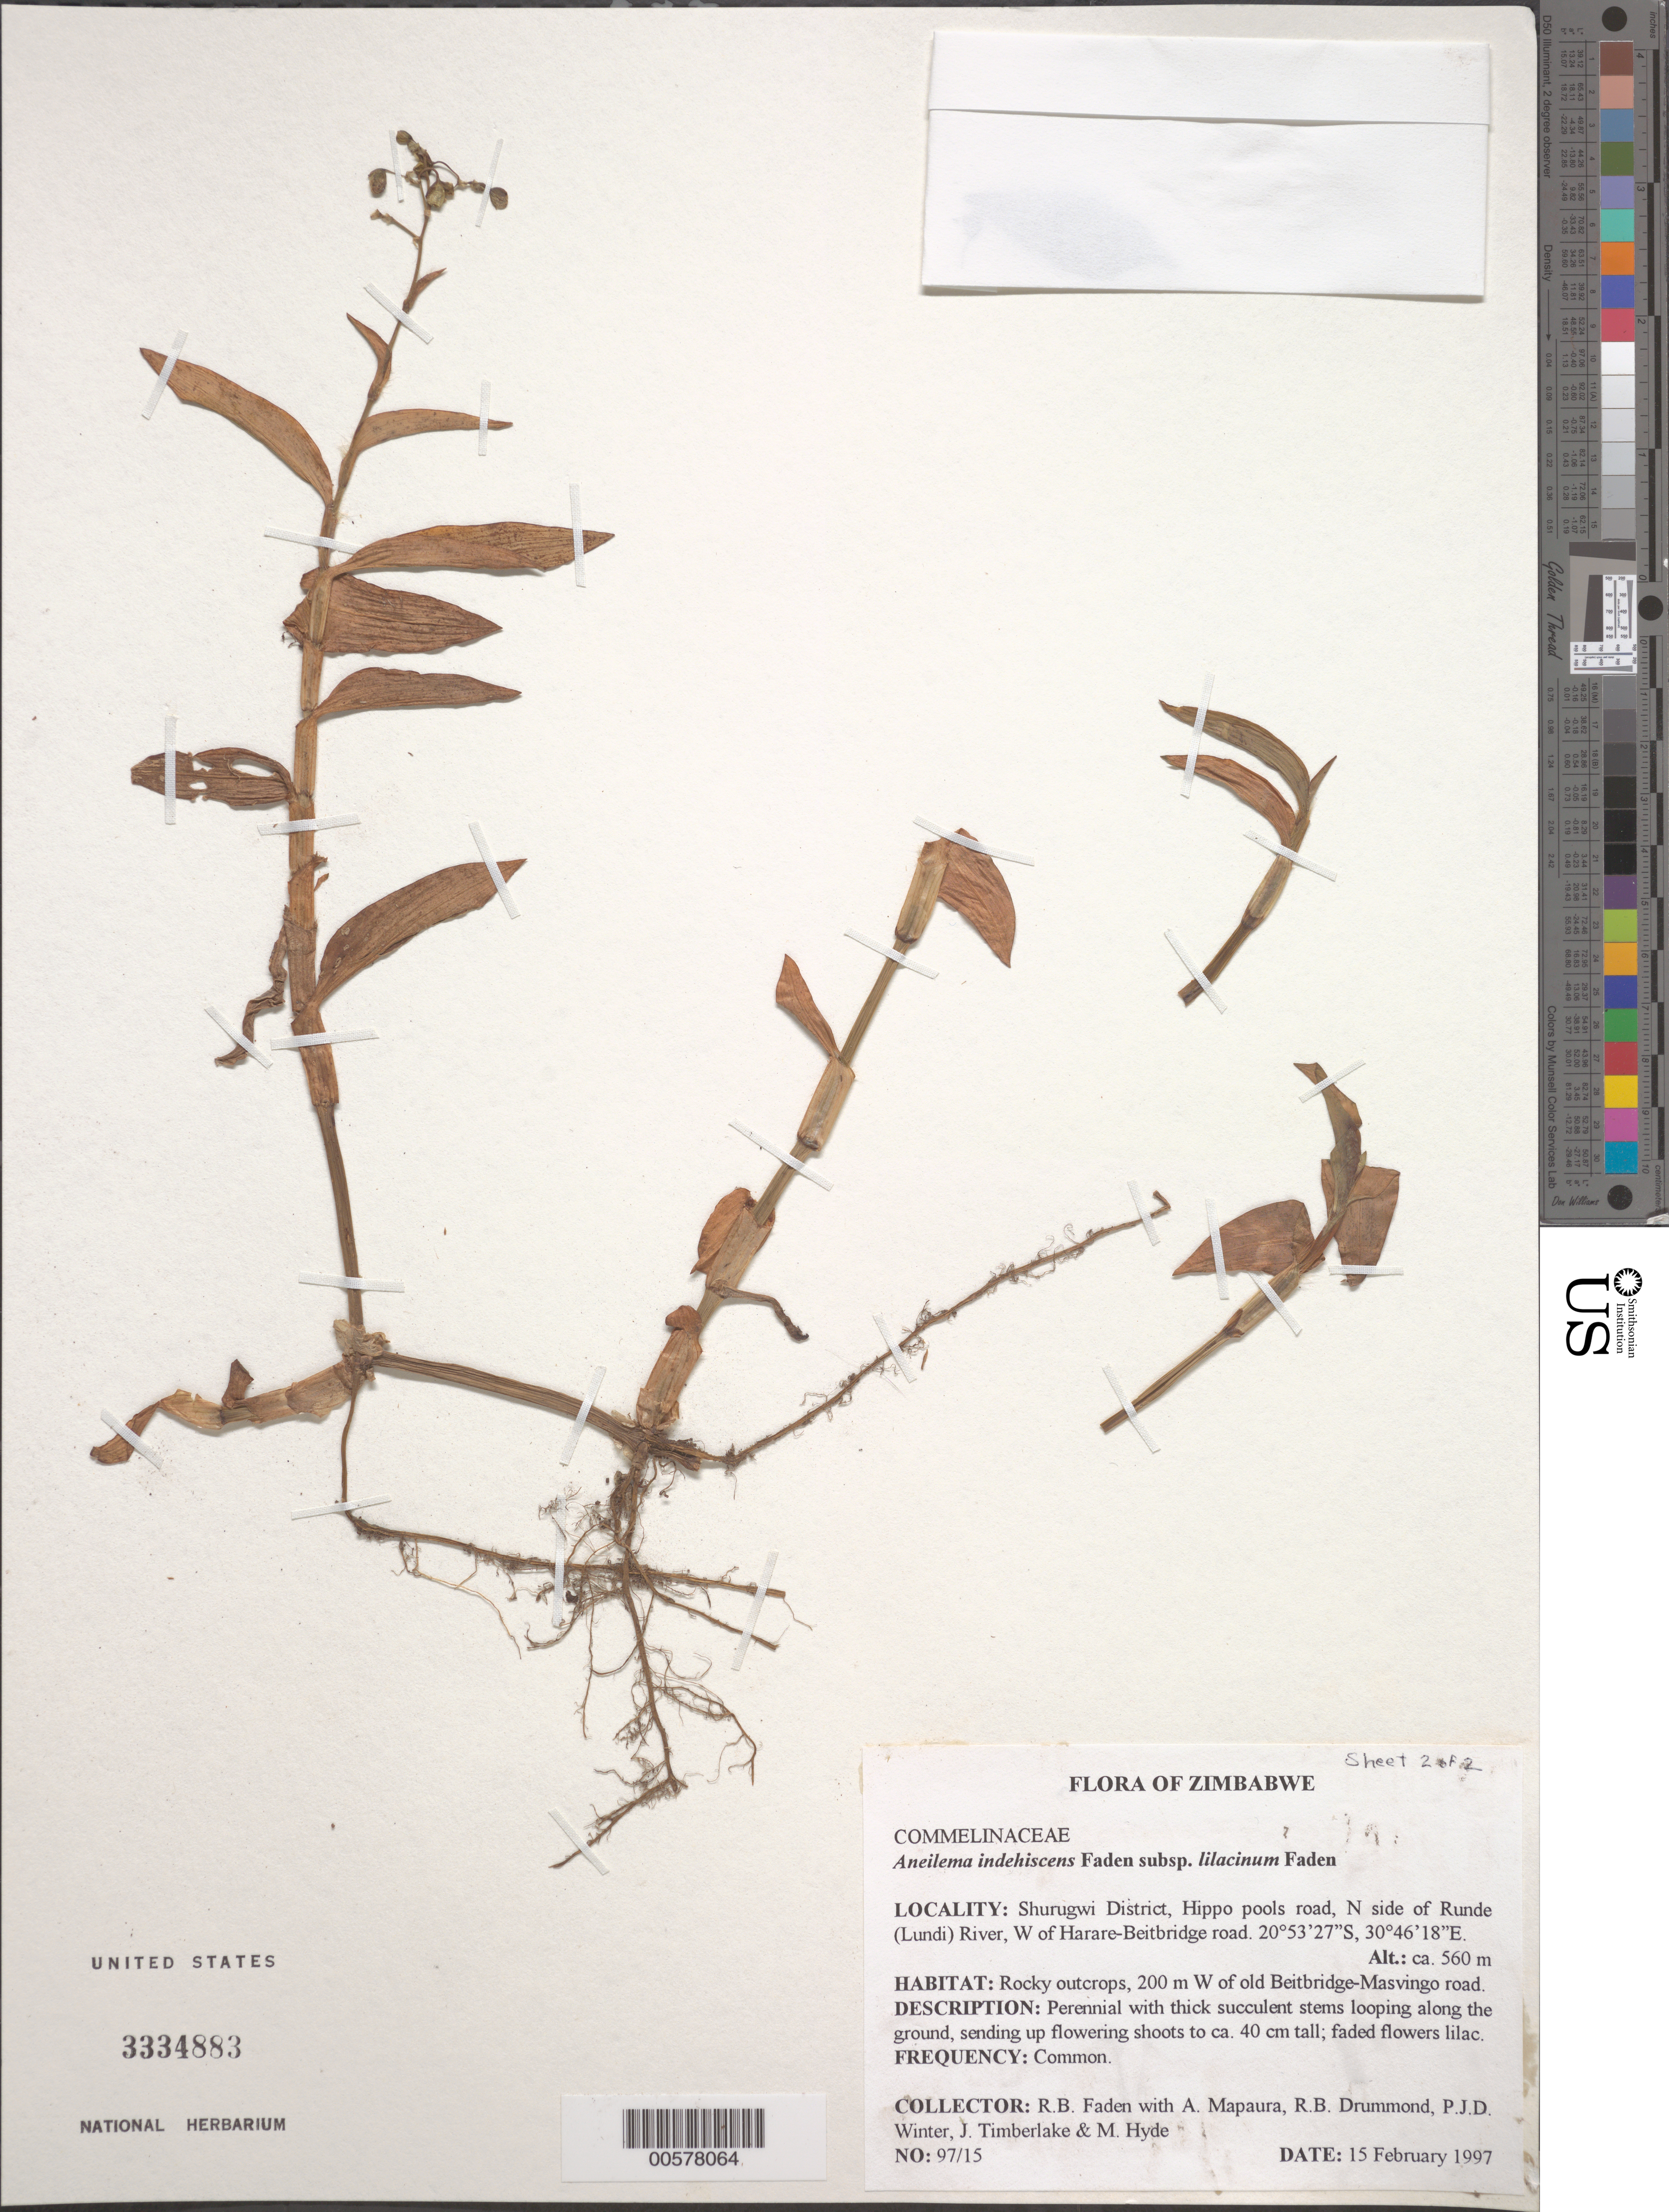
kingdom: Plantae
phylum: Tracheophyta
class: Liliopsida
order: Commelinales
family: Commelinaceae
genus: Aneilema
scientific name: Aneilema indehiscens subsp. lilacinum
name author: Faden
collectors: R. B. Faden, R. Drummond, A. Mapaura, M. Hyde, P. Winter & J. Timberlake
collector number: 97/15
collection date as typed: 15 Feb 1997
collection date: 1997-02-15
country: Zimbabwe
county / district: Shurugwi Dist.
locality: N of runde(lundi)river, w of harare-beitbridge road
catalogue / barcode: US 3334883